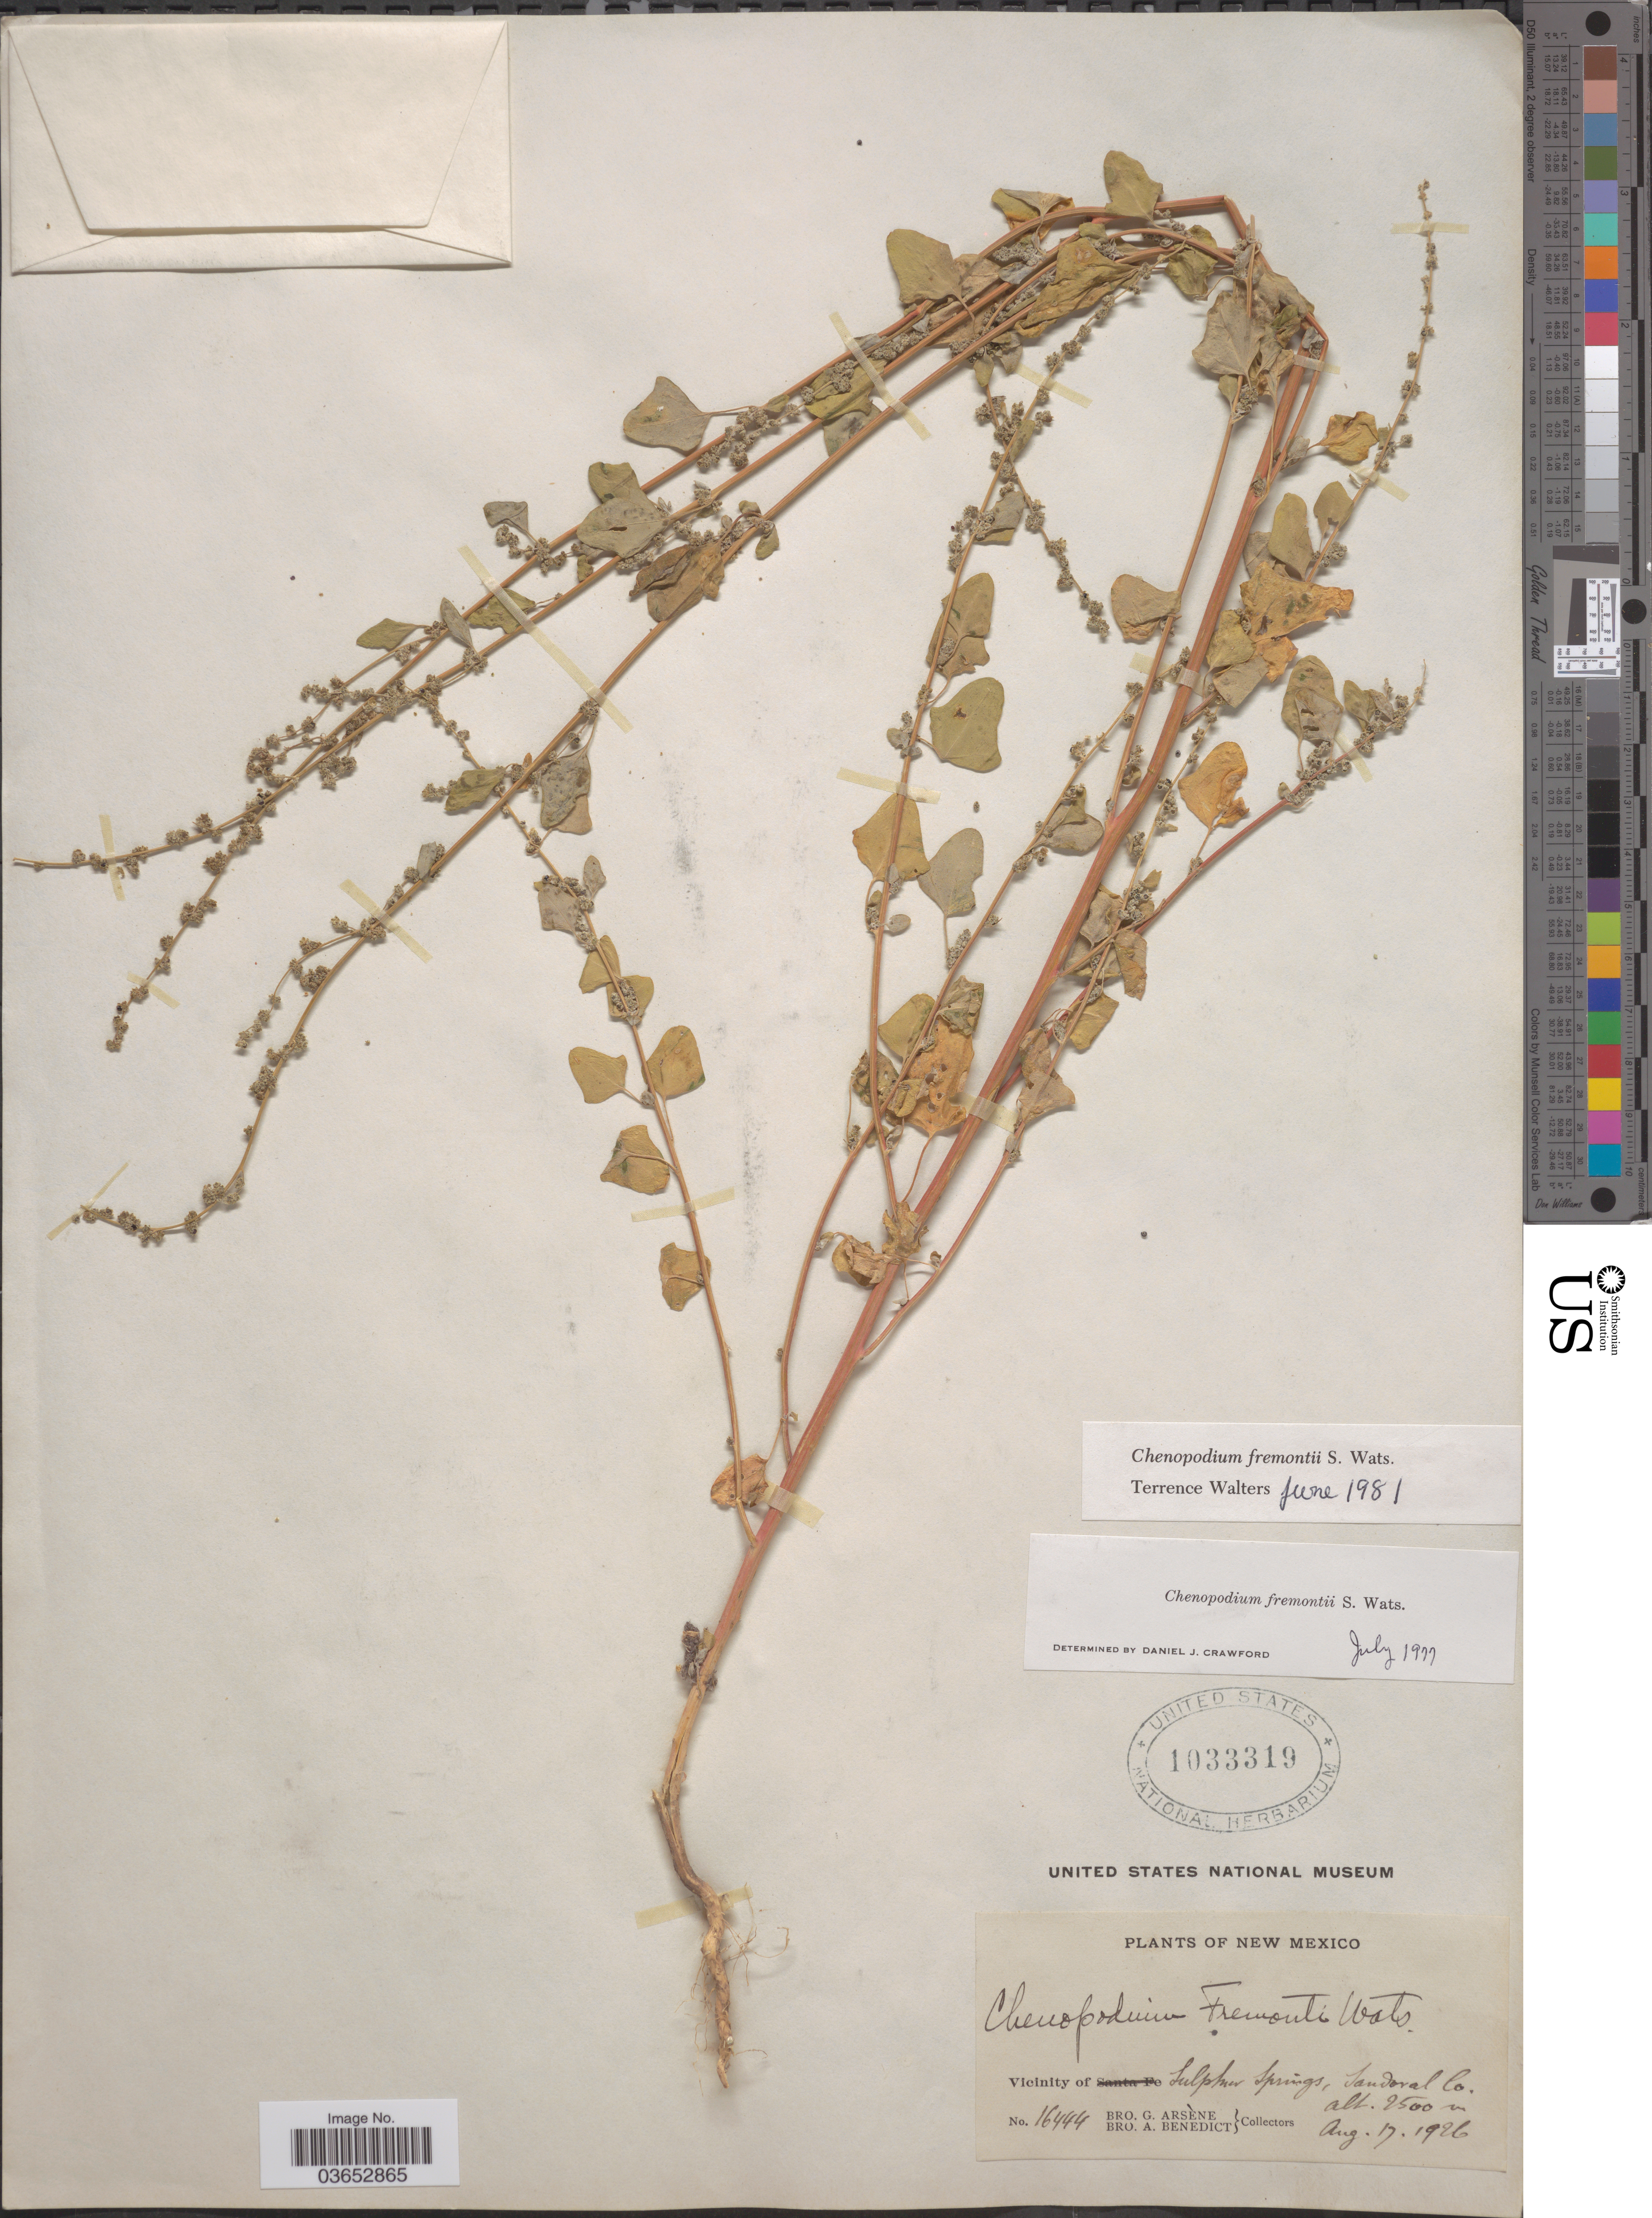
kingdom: Plantae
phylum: Tracheophyta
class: Magnoliopsida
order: Caryophyllales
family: Amaranthaceae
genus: Chenopodium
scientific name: Chenopodium fremontii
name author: S. Watson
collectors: Bro. G. Arsène & Bro. A. Benedict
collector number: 16444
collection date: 1926-08-17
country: United States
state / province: New Mexico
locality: Vicinity of Sulphur Springs, Sandoral Co.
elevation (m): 2500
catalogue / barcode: US 1033319